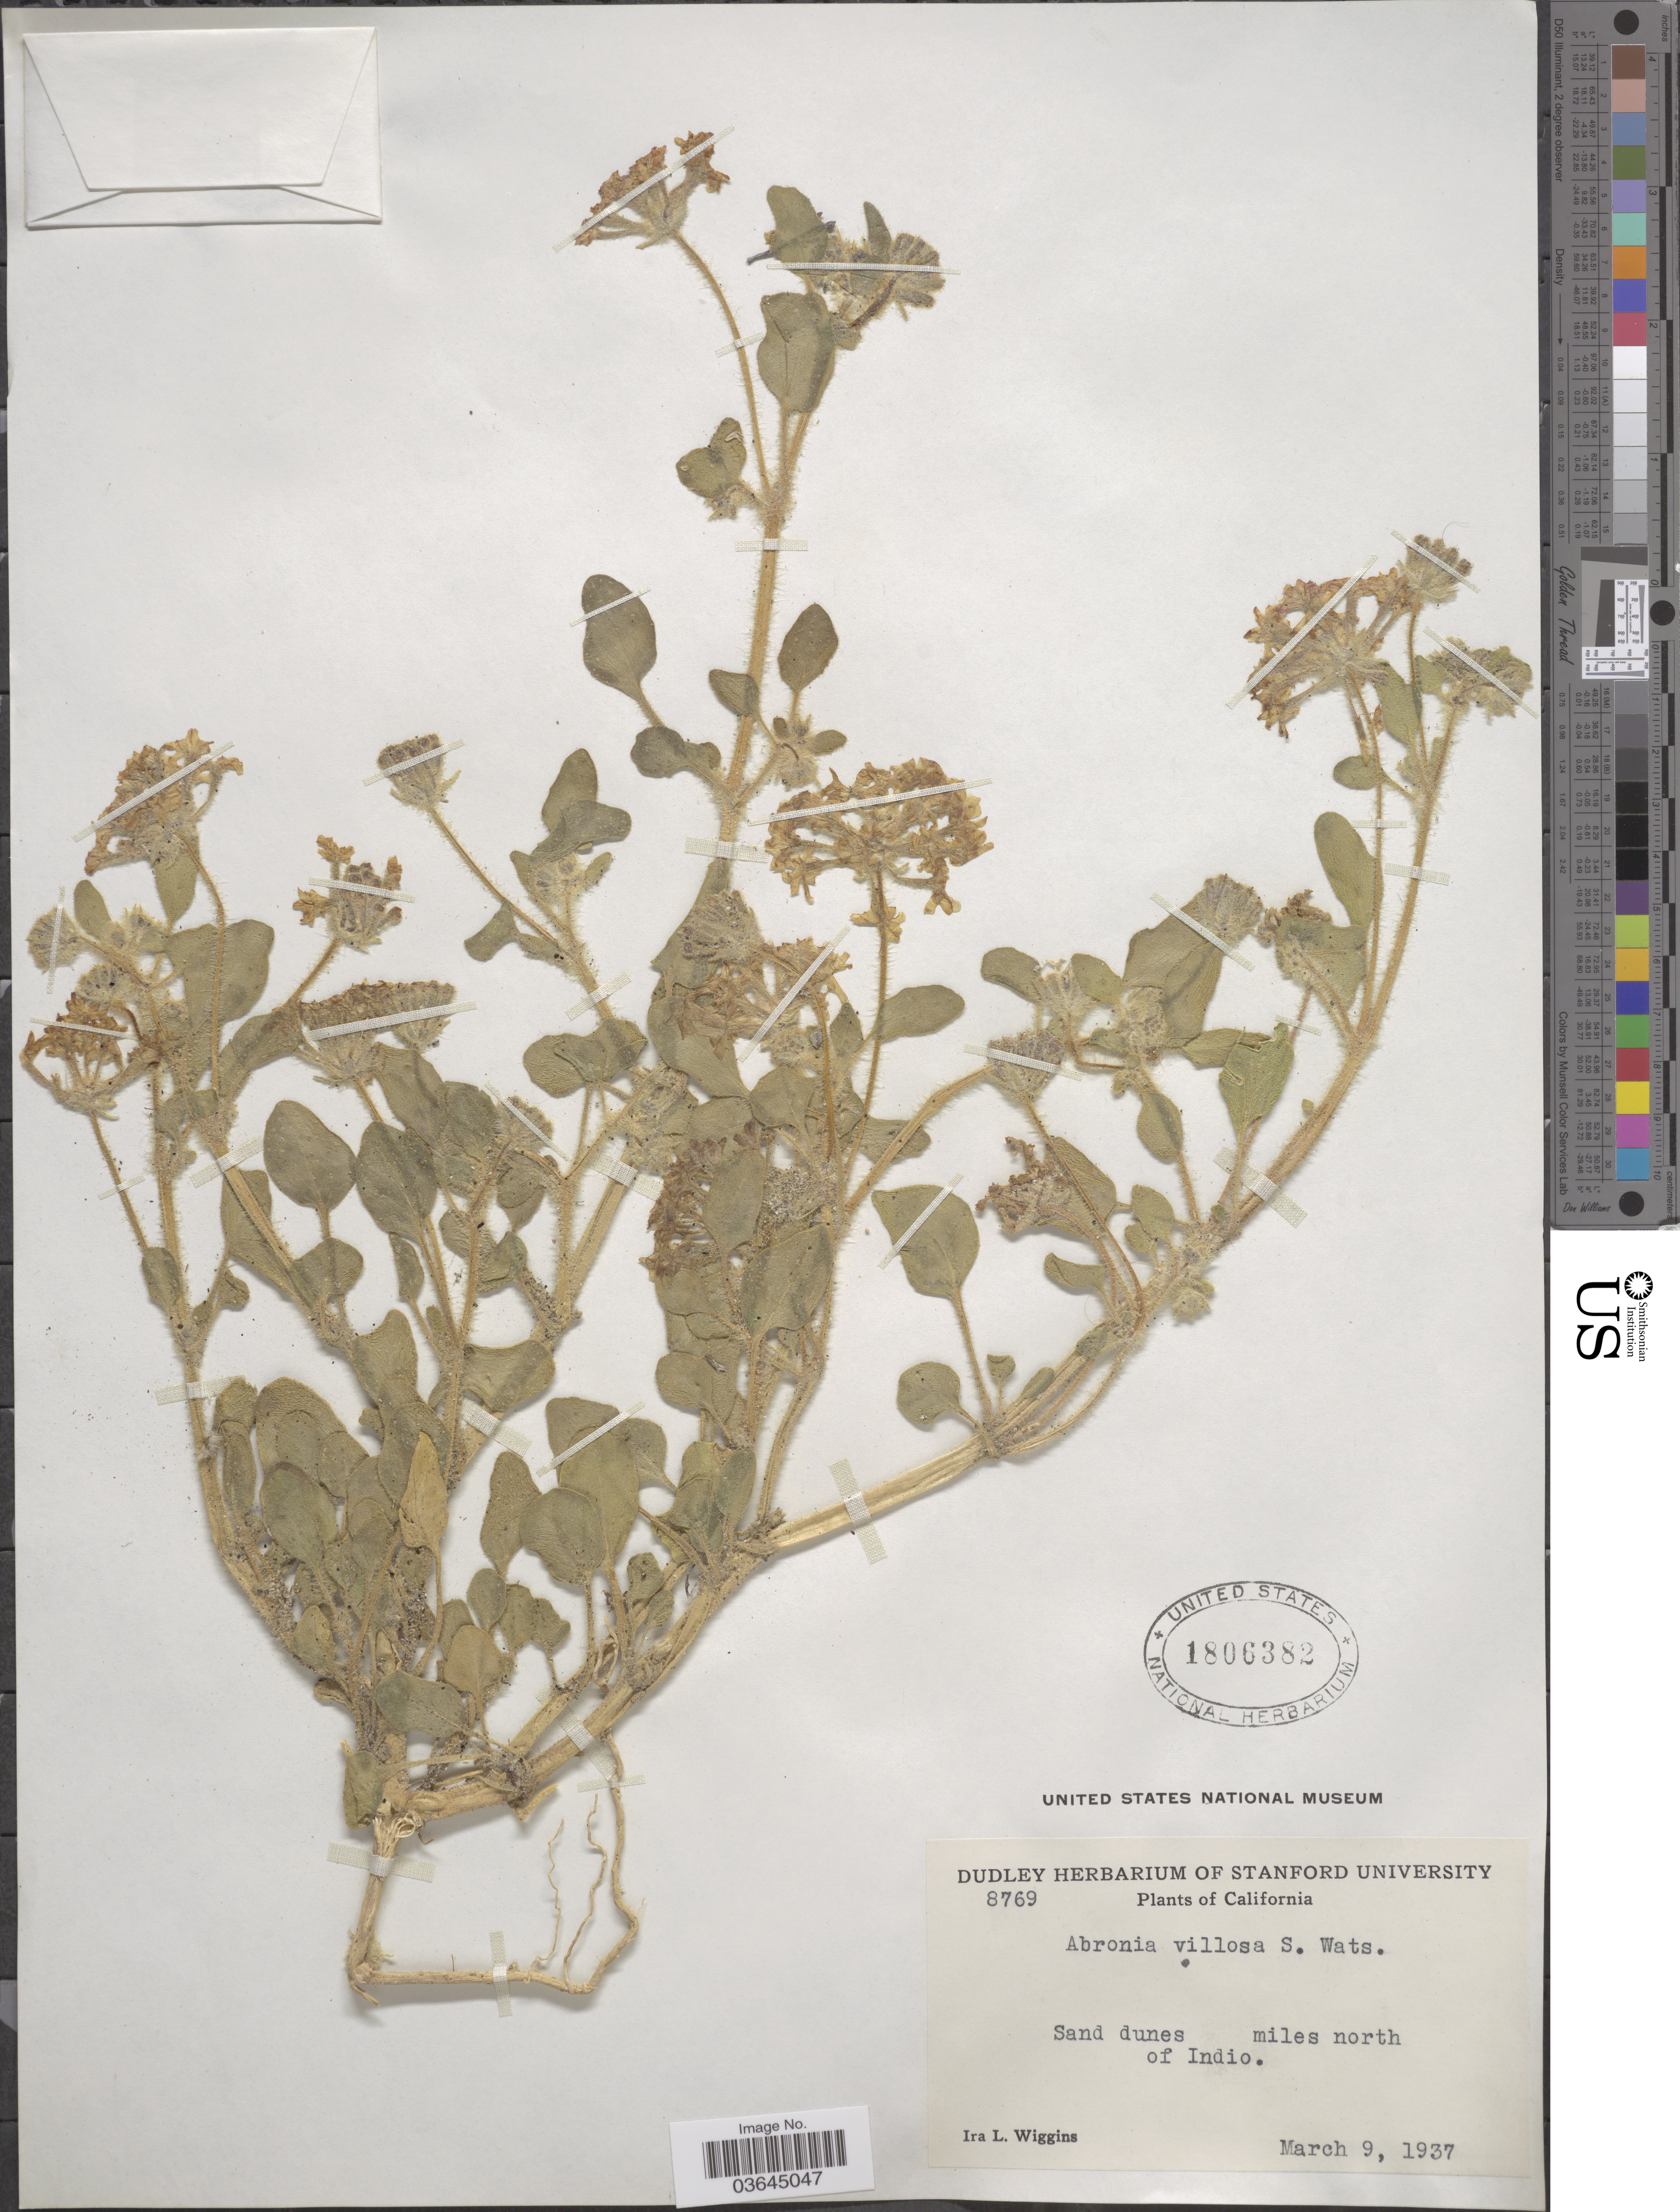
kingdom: Plantae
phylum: Tracheophyta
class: Magnoliopsida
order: Caryophyllales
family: Nyctaginaceae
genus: Abronia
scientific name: Abronia villosa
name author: S. Watson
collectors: I. L. Wiggins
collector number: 8769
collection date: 1937-03-09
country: United States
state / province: California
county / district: Riverside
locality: Sand dunes miles north of Indio.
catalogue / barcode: US 1806382